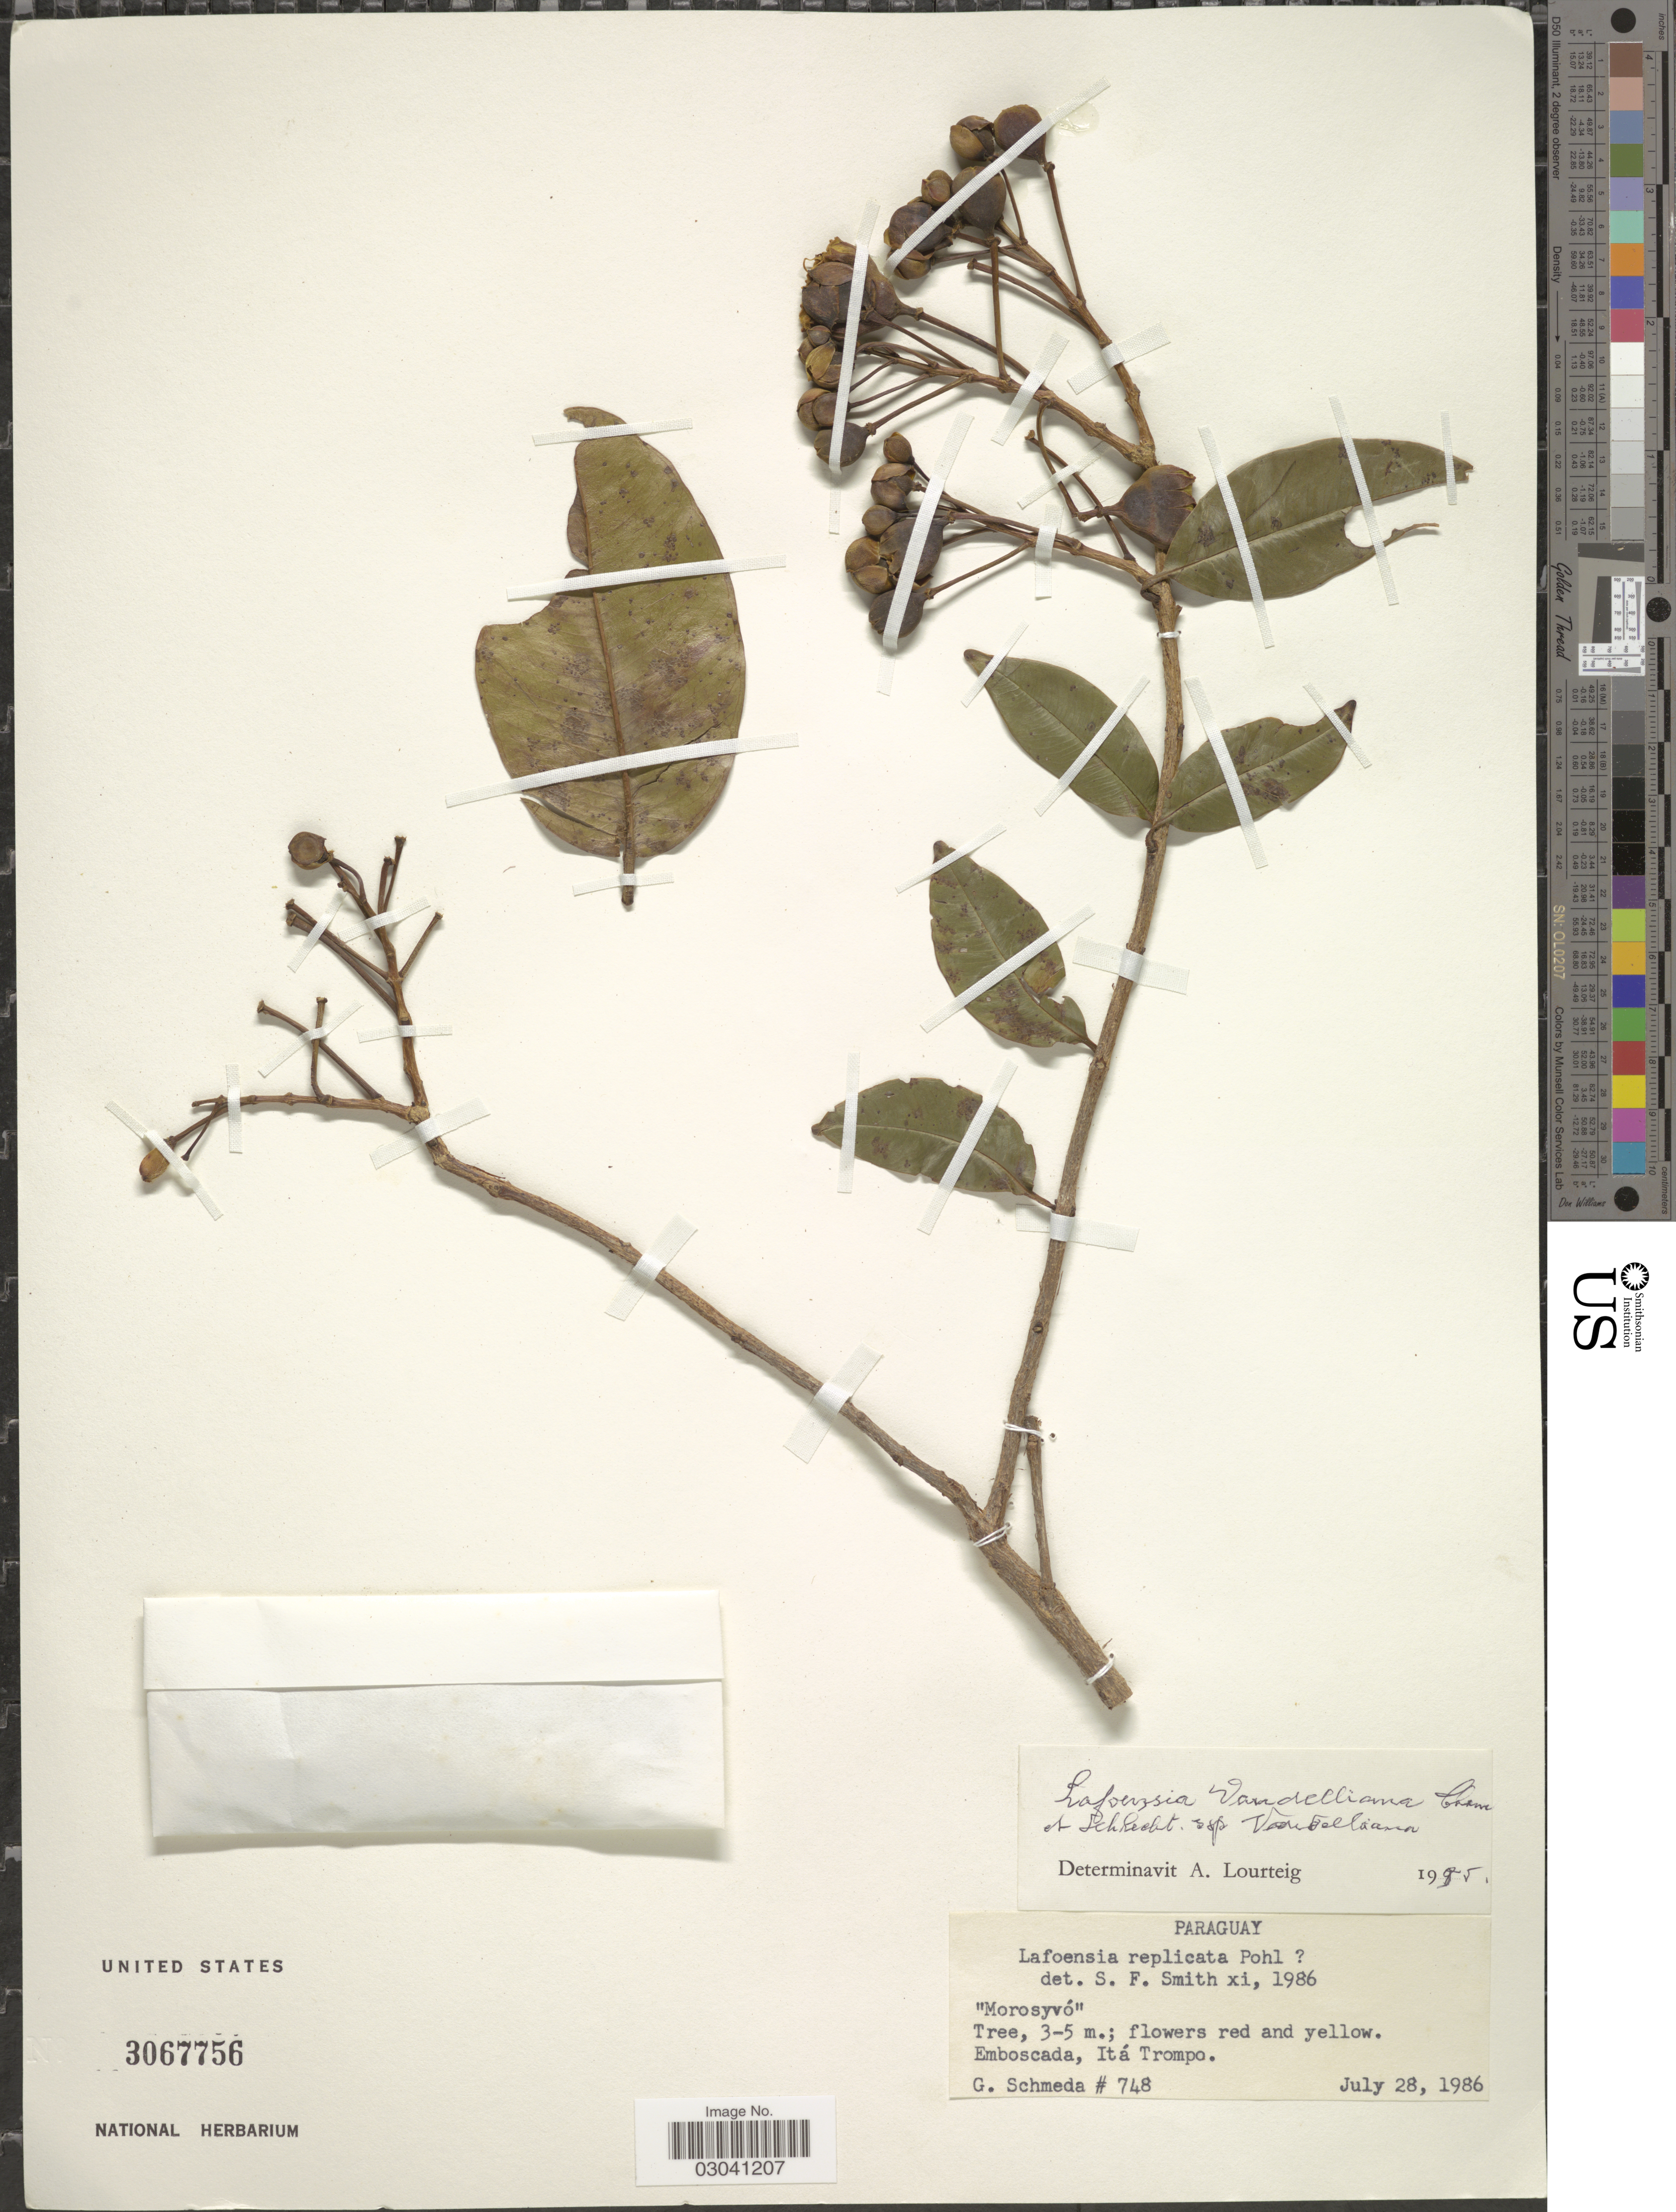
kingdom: Plantae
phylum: Tracheophyta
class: Magnoliopsida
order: Myrtales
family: Lythraceae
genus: Lafoensia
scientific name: Lafoensia vandelliana subsp. vandelliana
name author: Cham. & Schlecht.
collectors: G. Schmeda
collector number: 748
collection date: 1986-07-28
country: Paraguay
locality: Emboscada, Itá Trompo.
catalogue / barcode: US 3067756